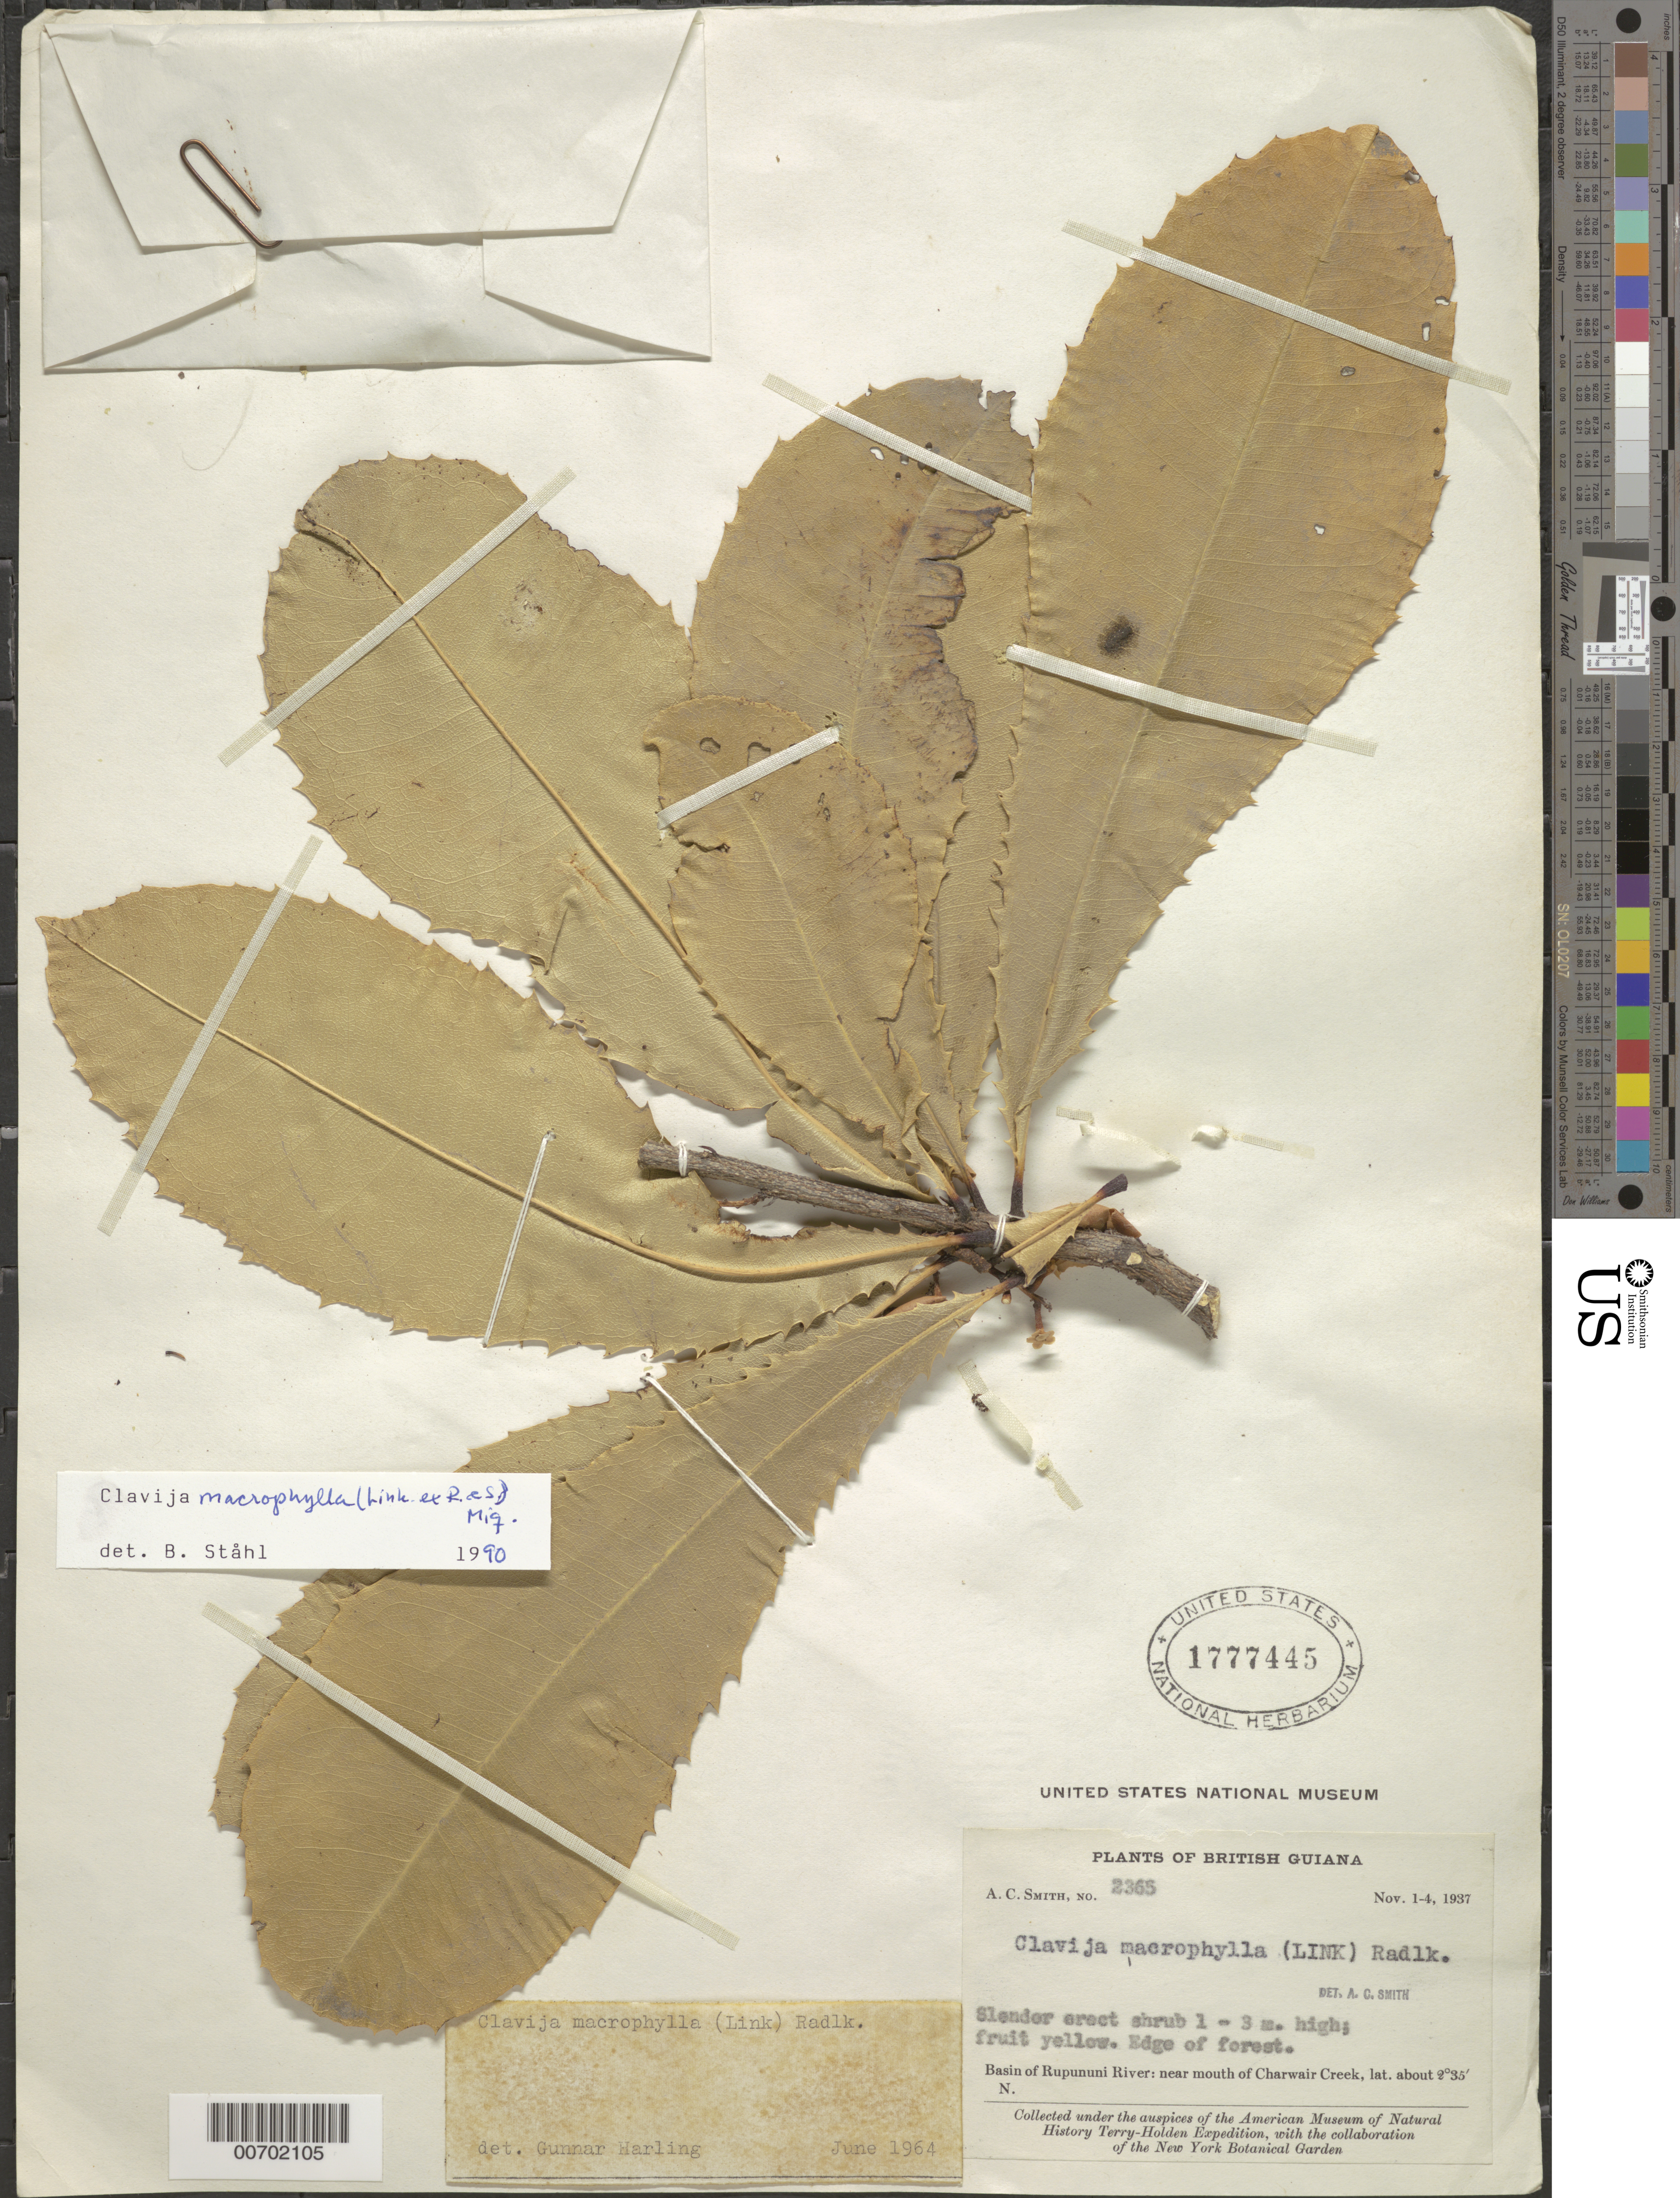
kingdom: Plantae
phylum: Tracheophyta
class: Magnoliopsida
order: Ericales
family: Primulaceae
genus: Clavija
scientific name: Clavija macrophylla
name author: (Link ex Roem. & Schult.) Miq.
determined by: Ståhl, B.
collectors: A. C. Smith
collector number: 2365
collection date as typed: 1-Nov-37 to 4-Nov-37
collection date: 1937-11-01/1937-11-04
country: Guyana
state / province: U. Takutu-U. Essequibo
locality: Charwair Creek, near mouth, Rupununi R. basin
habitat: Edge of forest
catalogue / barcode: US 1777445